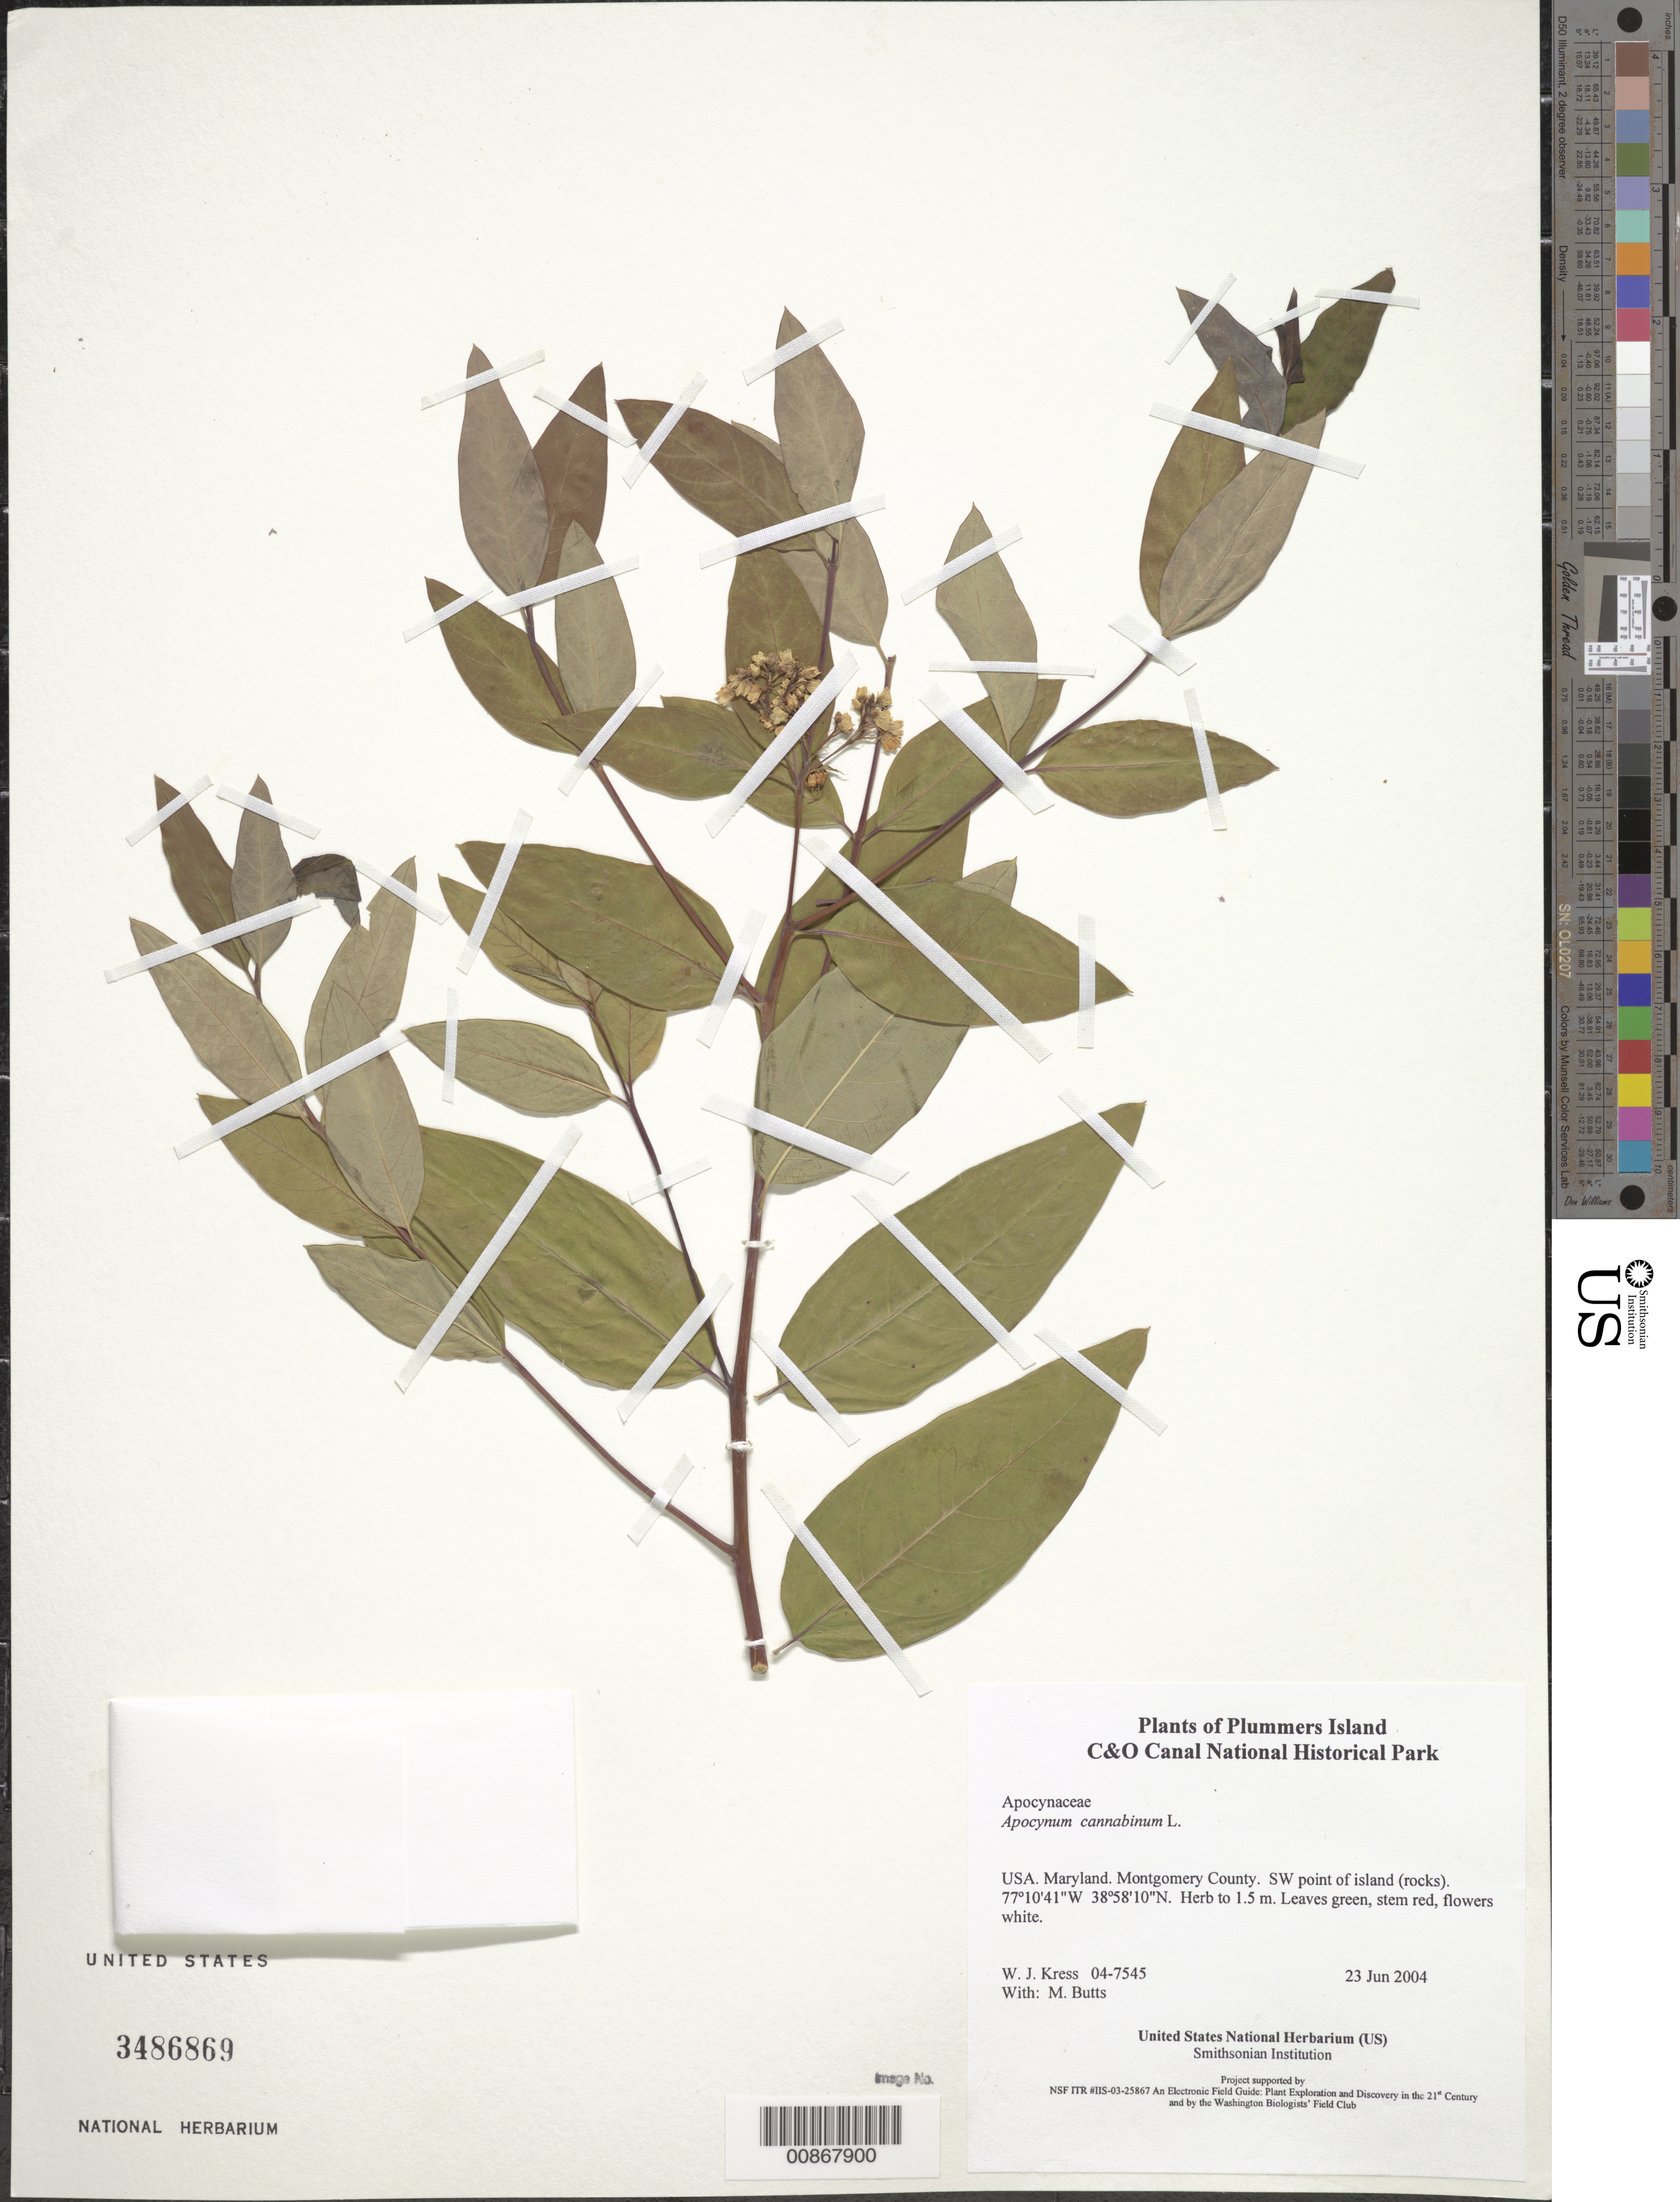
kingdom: Plantae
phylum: Tracheophyta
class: Magnoliopsida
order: Gentianales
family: Apocynaceae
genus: Apocynum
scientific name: Apocynum cannabinum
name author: L.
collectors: W. J. Kress & M. B. Butts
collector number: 04-7545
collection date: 2004-06-23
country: United States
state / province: Maryland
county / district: Montgomery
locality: Chesapeake and Ohio Canal National Historical Park, Plummers Island, SW point of island (rocks)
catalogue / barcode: US 3486869